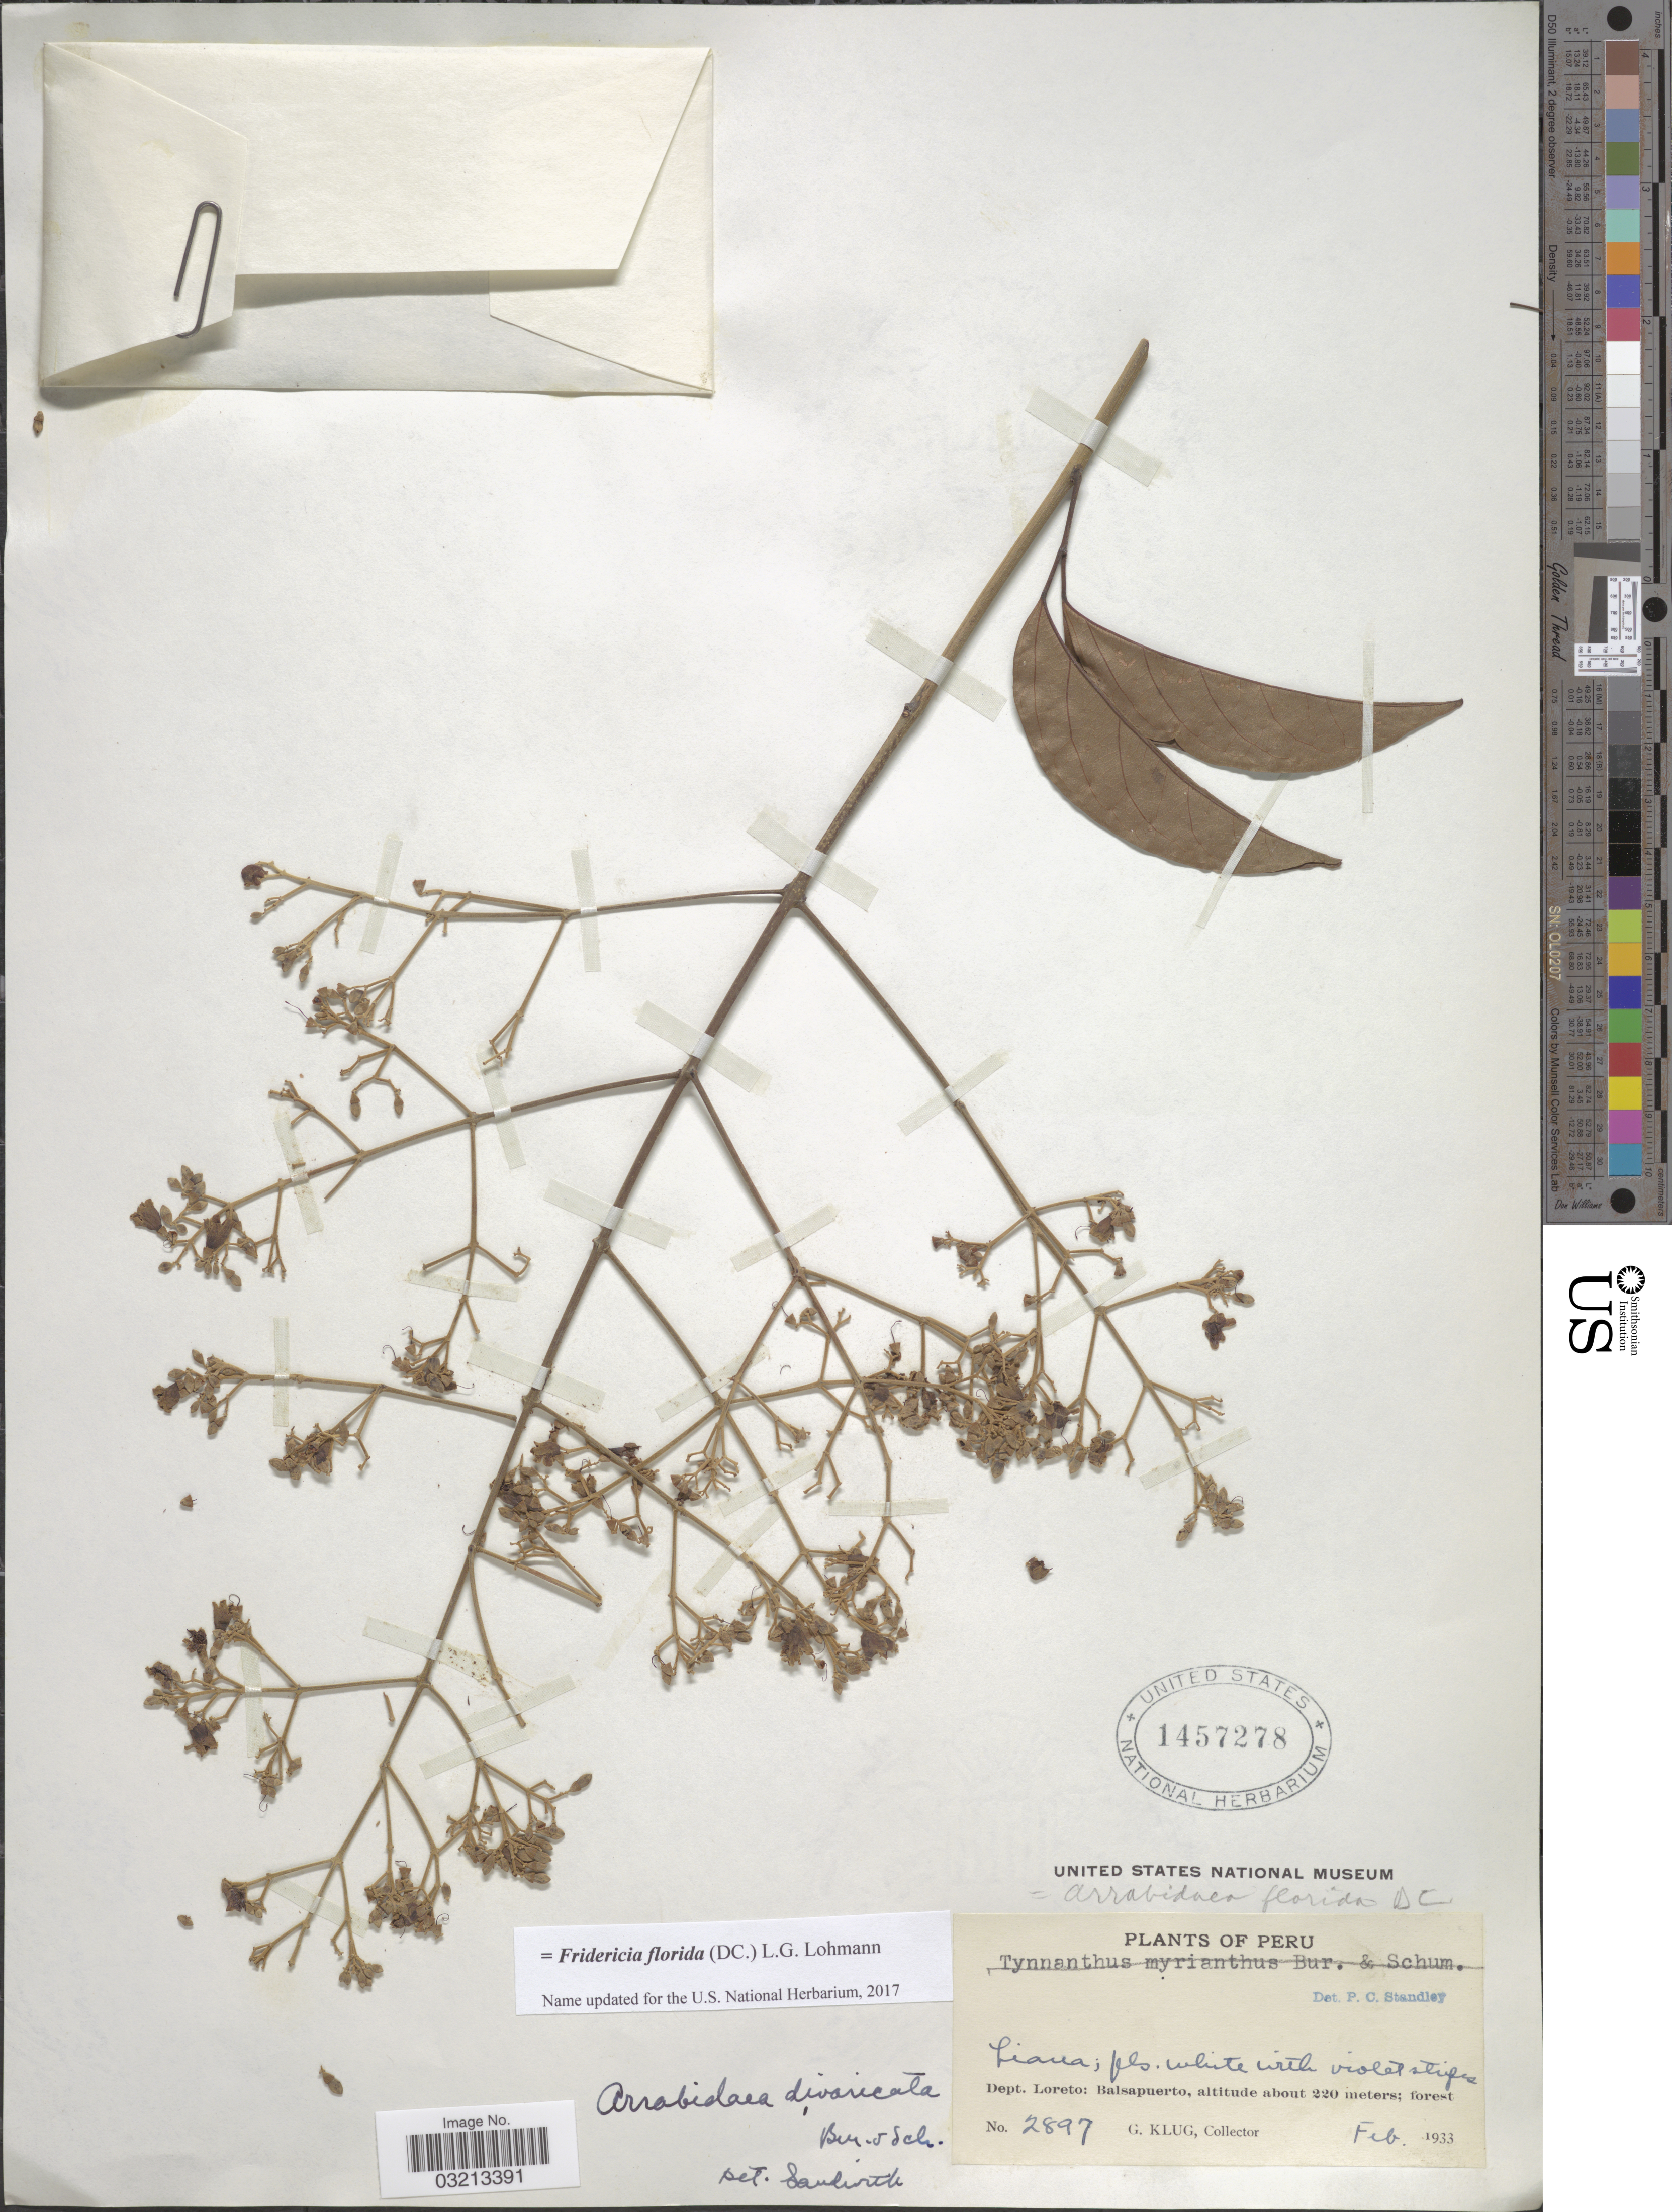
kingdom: Plantae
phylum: Tracheophyta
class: Magnoliopsida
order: Lamiales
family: Bignoniaceae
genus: Fridericia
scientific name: Fridericia florida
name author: (DC.) L.G. Lohmann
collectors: G. Klug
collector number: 2897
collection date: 1933-02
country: Peru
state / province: Loreto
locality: Dept. Loreto: Balsapuerto.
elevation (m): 220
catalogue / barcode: US 1457278